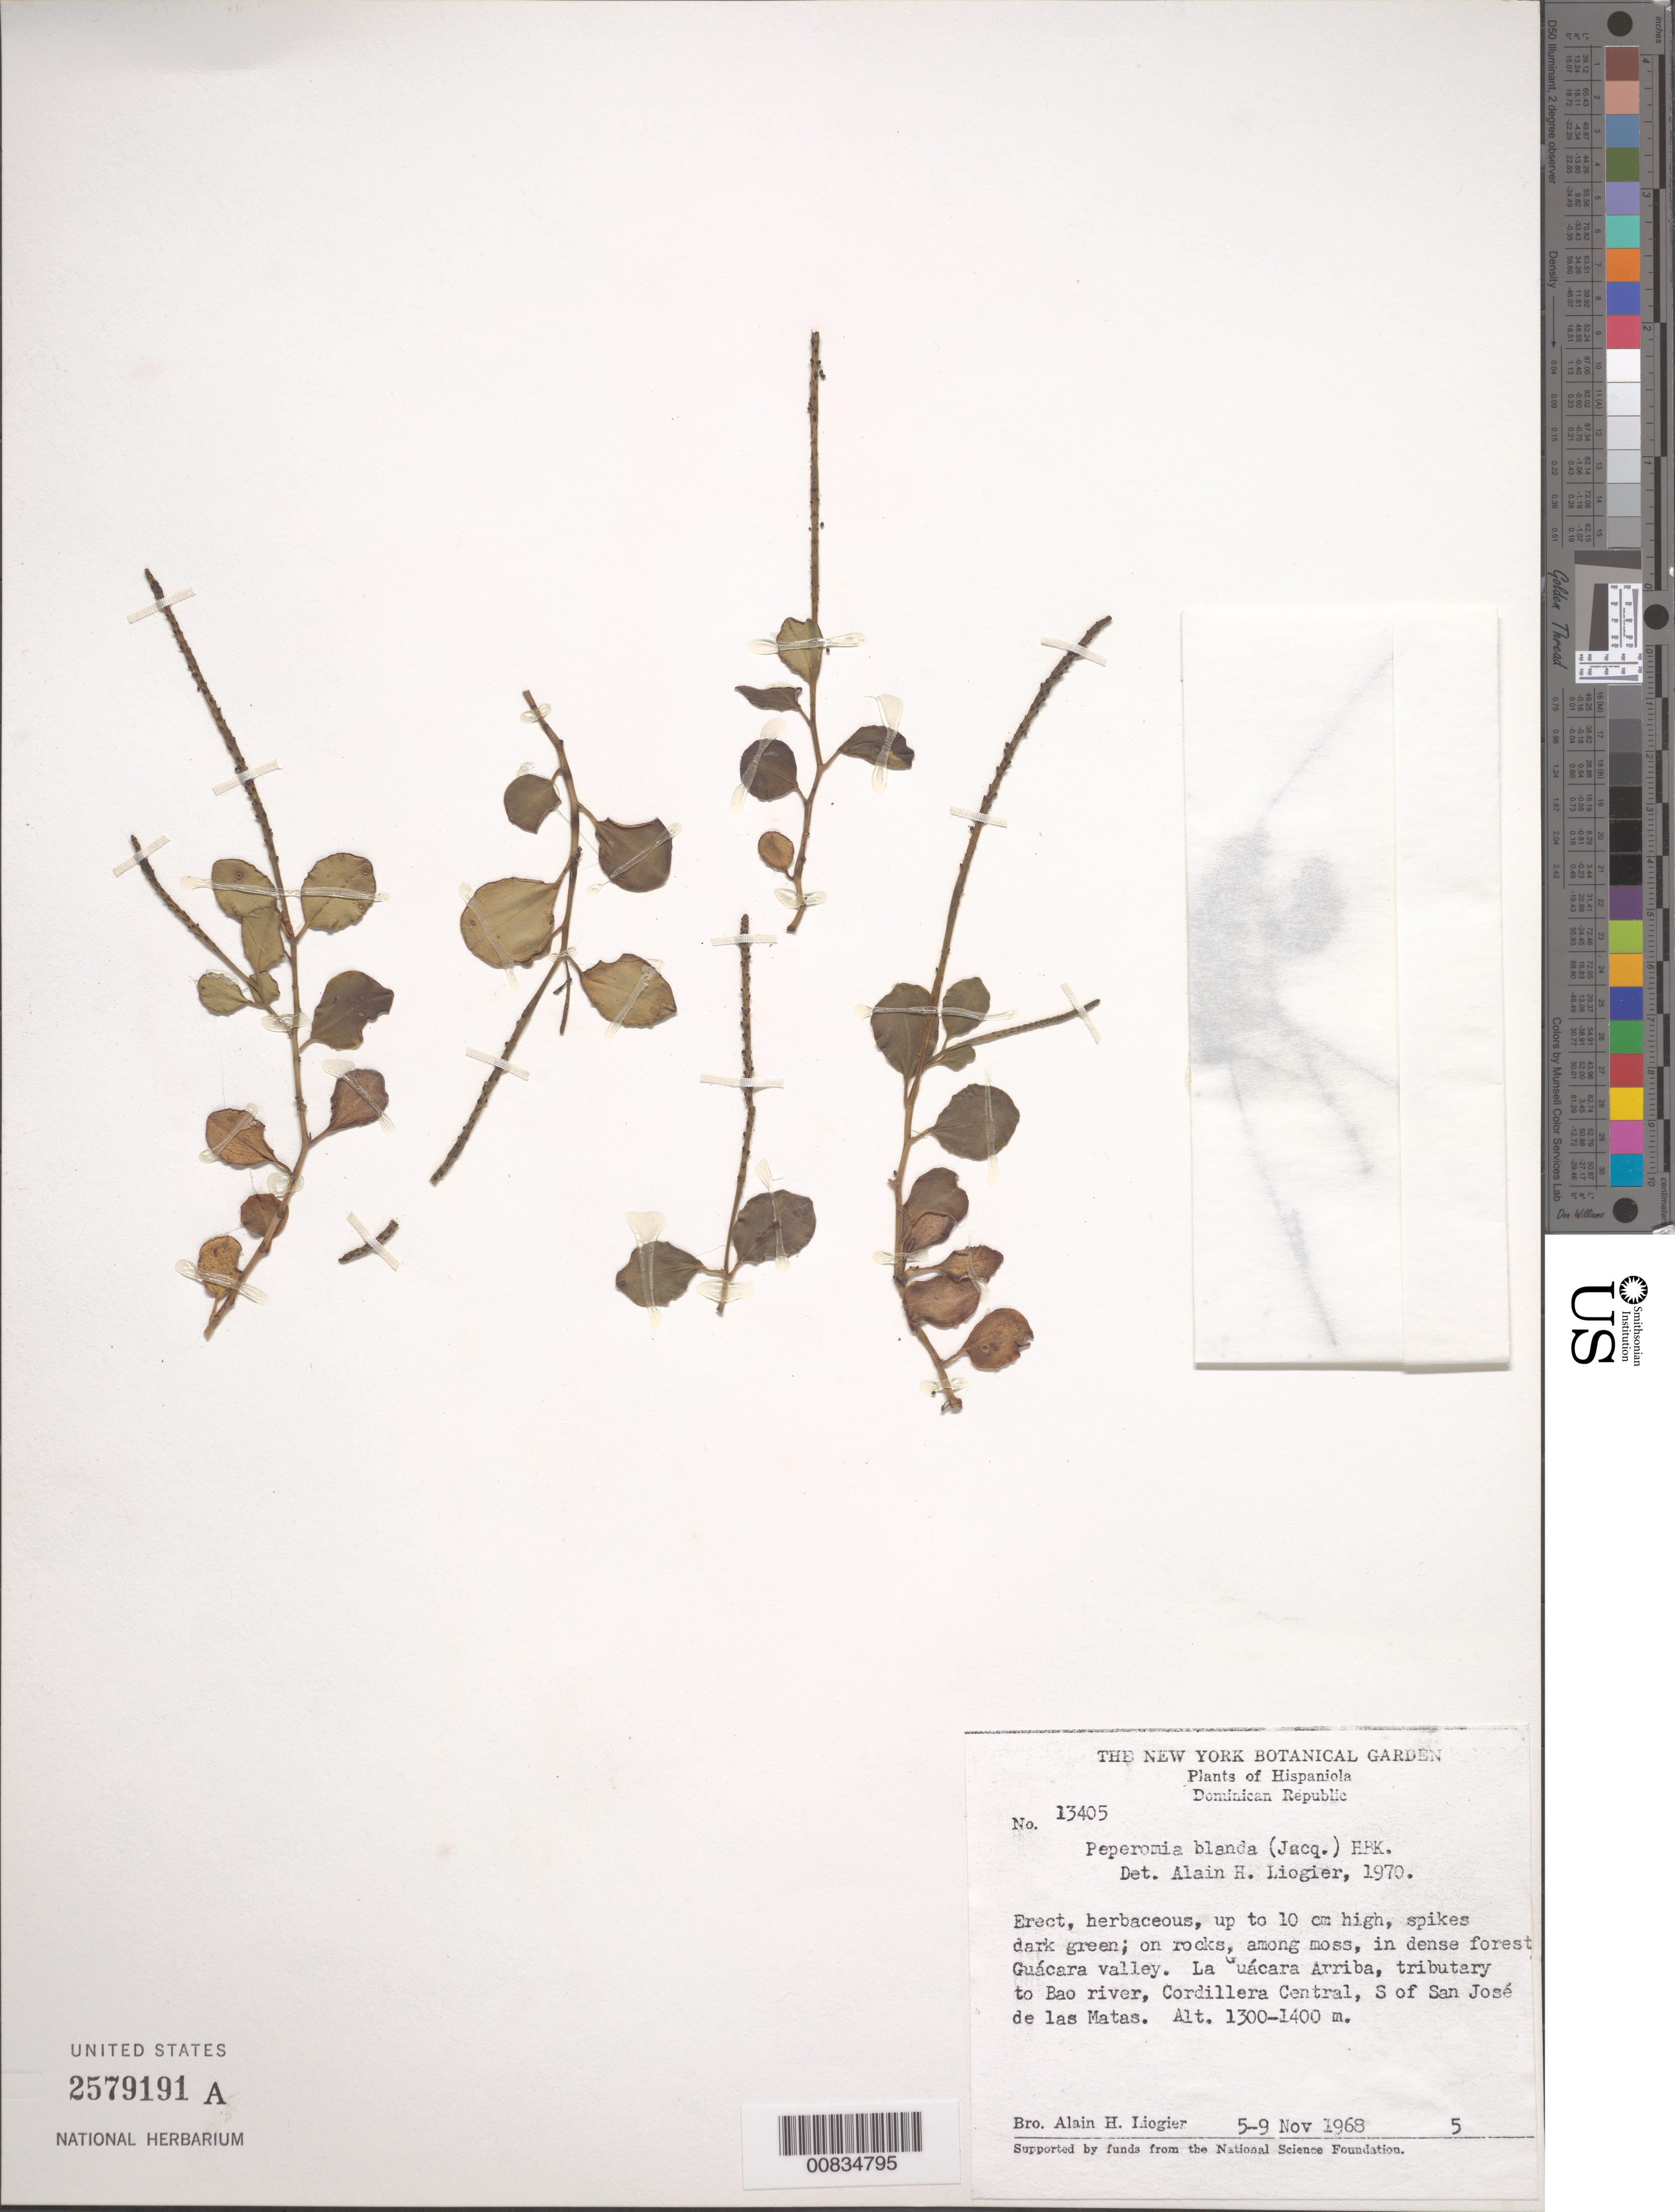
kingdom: Plantae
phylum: Tracheophyta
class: Magnoliopsida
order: Piperales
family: Piperaceae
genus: Peperomia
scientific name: Peperomia blanda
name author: (Jacq.) Kunth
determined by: Liogier, Alain H.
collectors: A. H. Liogier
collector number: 13405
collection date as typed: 05 Nov 1968 to 09 Nov 1968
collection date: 1968-11-05/1968-11-09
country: Dominican Republic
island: Hispaniola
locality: Guácara Valley. La Guácara Arriba, tributary to Bao River, Cordillera Central, S of San José de las Matas.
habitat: On rocks, among moss, in dense forest.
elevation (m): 1300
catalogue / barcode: US 2579191A